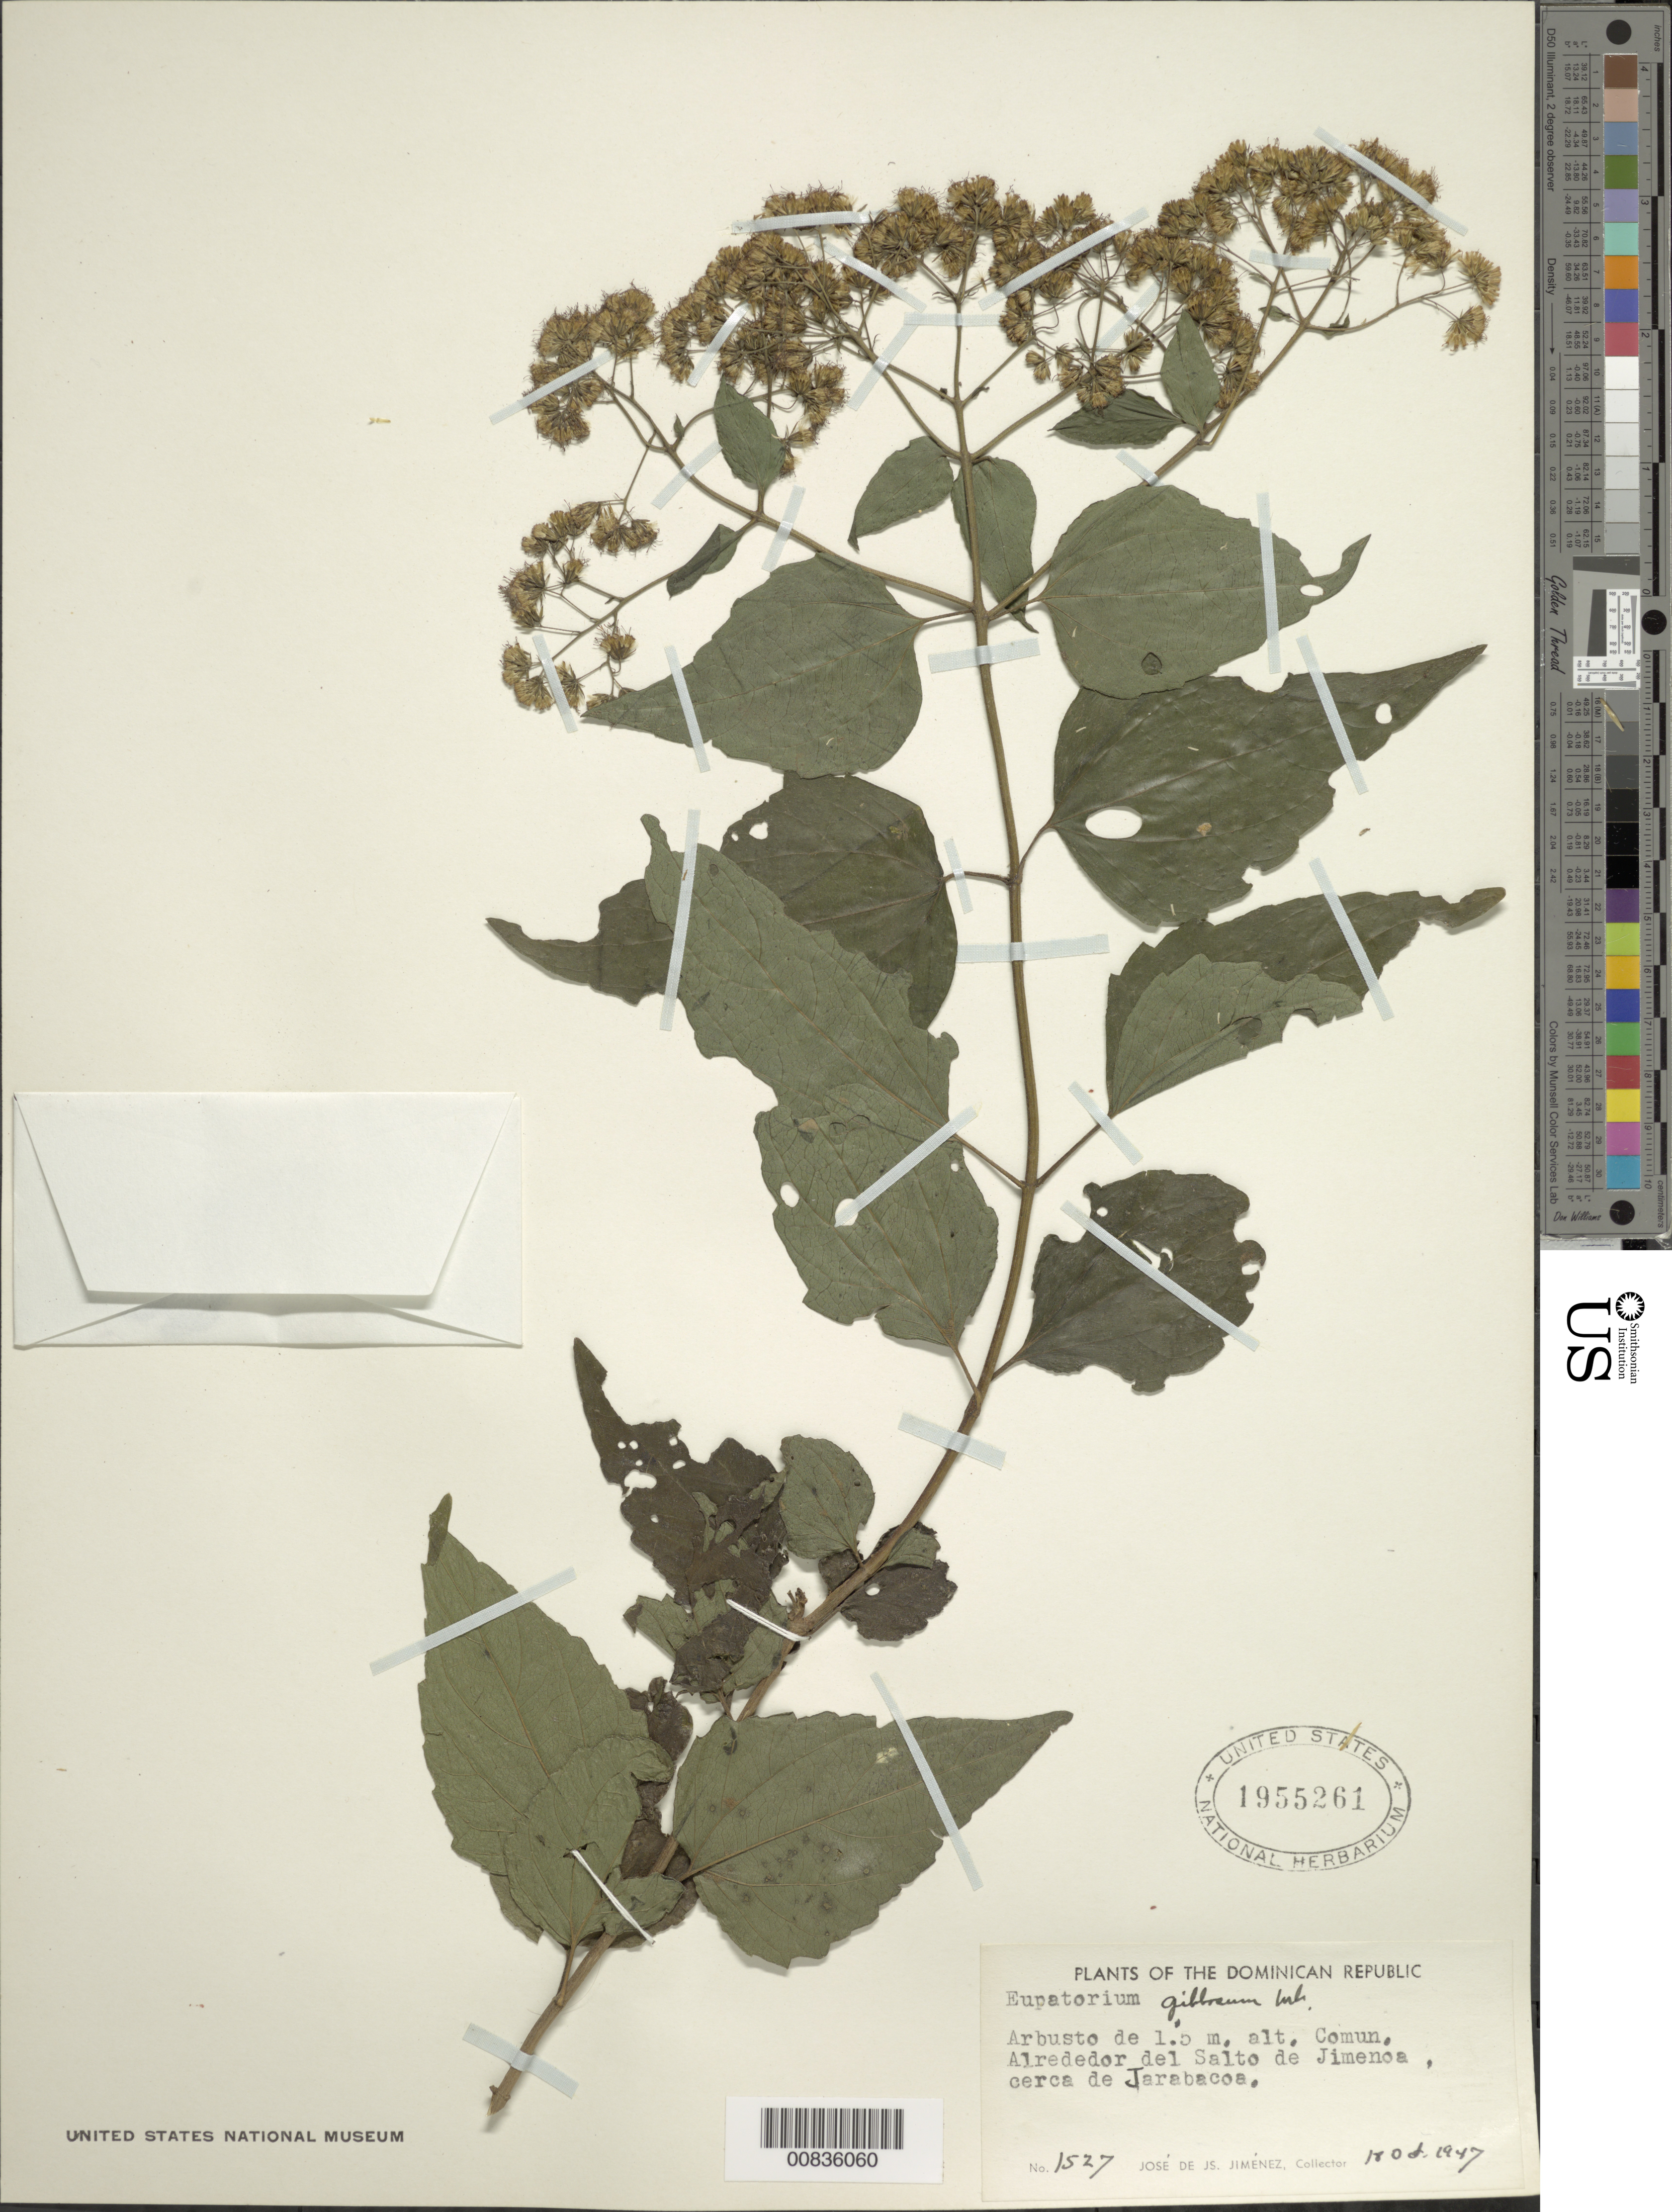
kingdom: Plantae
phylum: Tracheophyta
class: Magnoliopsida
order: Asterales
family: Asteraceae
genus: Koanophyllon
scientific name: Koanophyllon gibbosum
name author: (Urb.) R.M. King & H. Rob.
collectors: J. J. Jiménez Almonte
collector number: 1527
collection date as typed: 18 Oct 1947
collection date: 1947-10-18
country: Dominican Republic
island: Hispaniola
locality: Alrededor del Salto de Jimenoa, cerca de Jarabacoa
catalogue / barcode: US 1955261